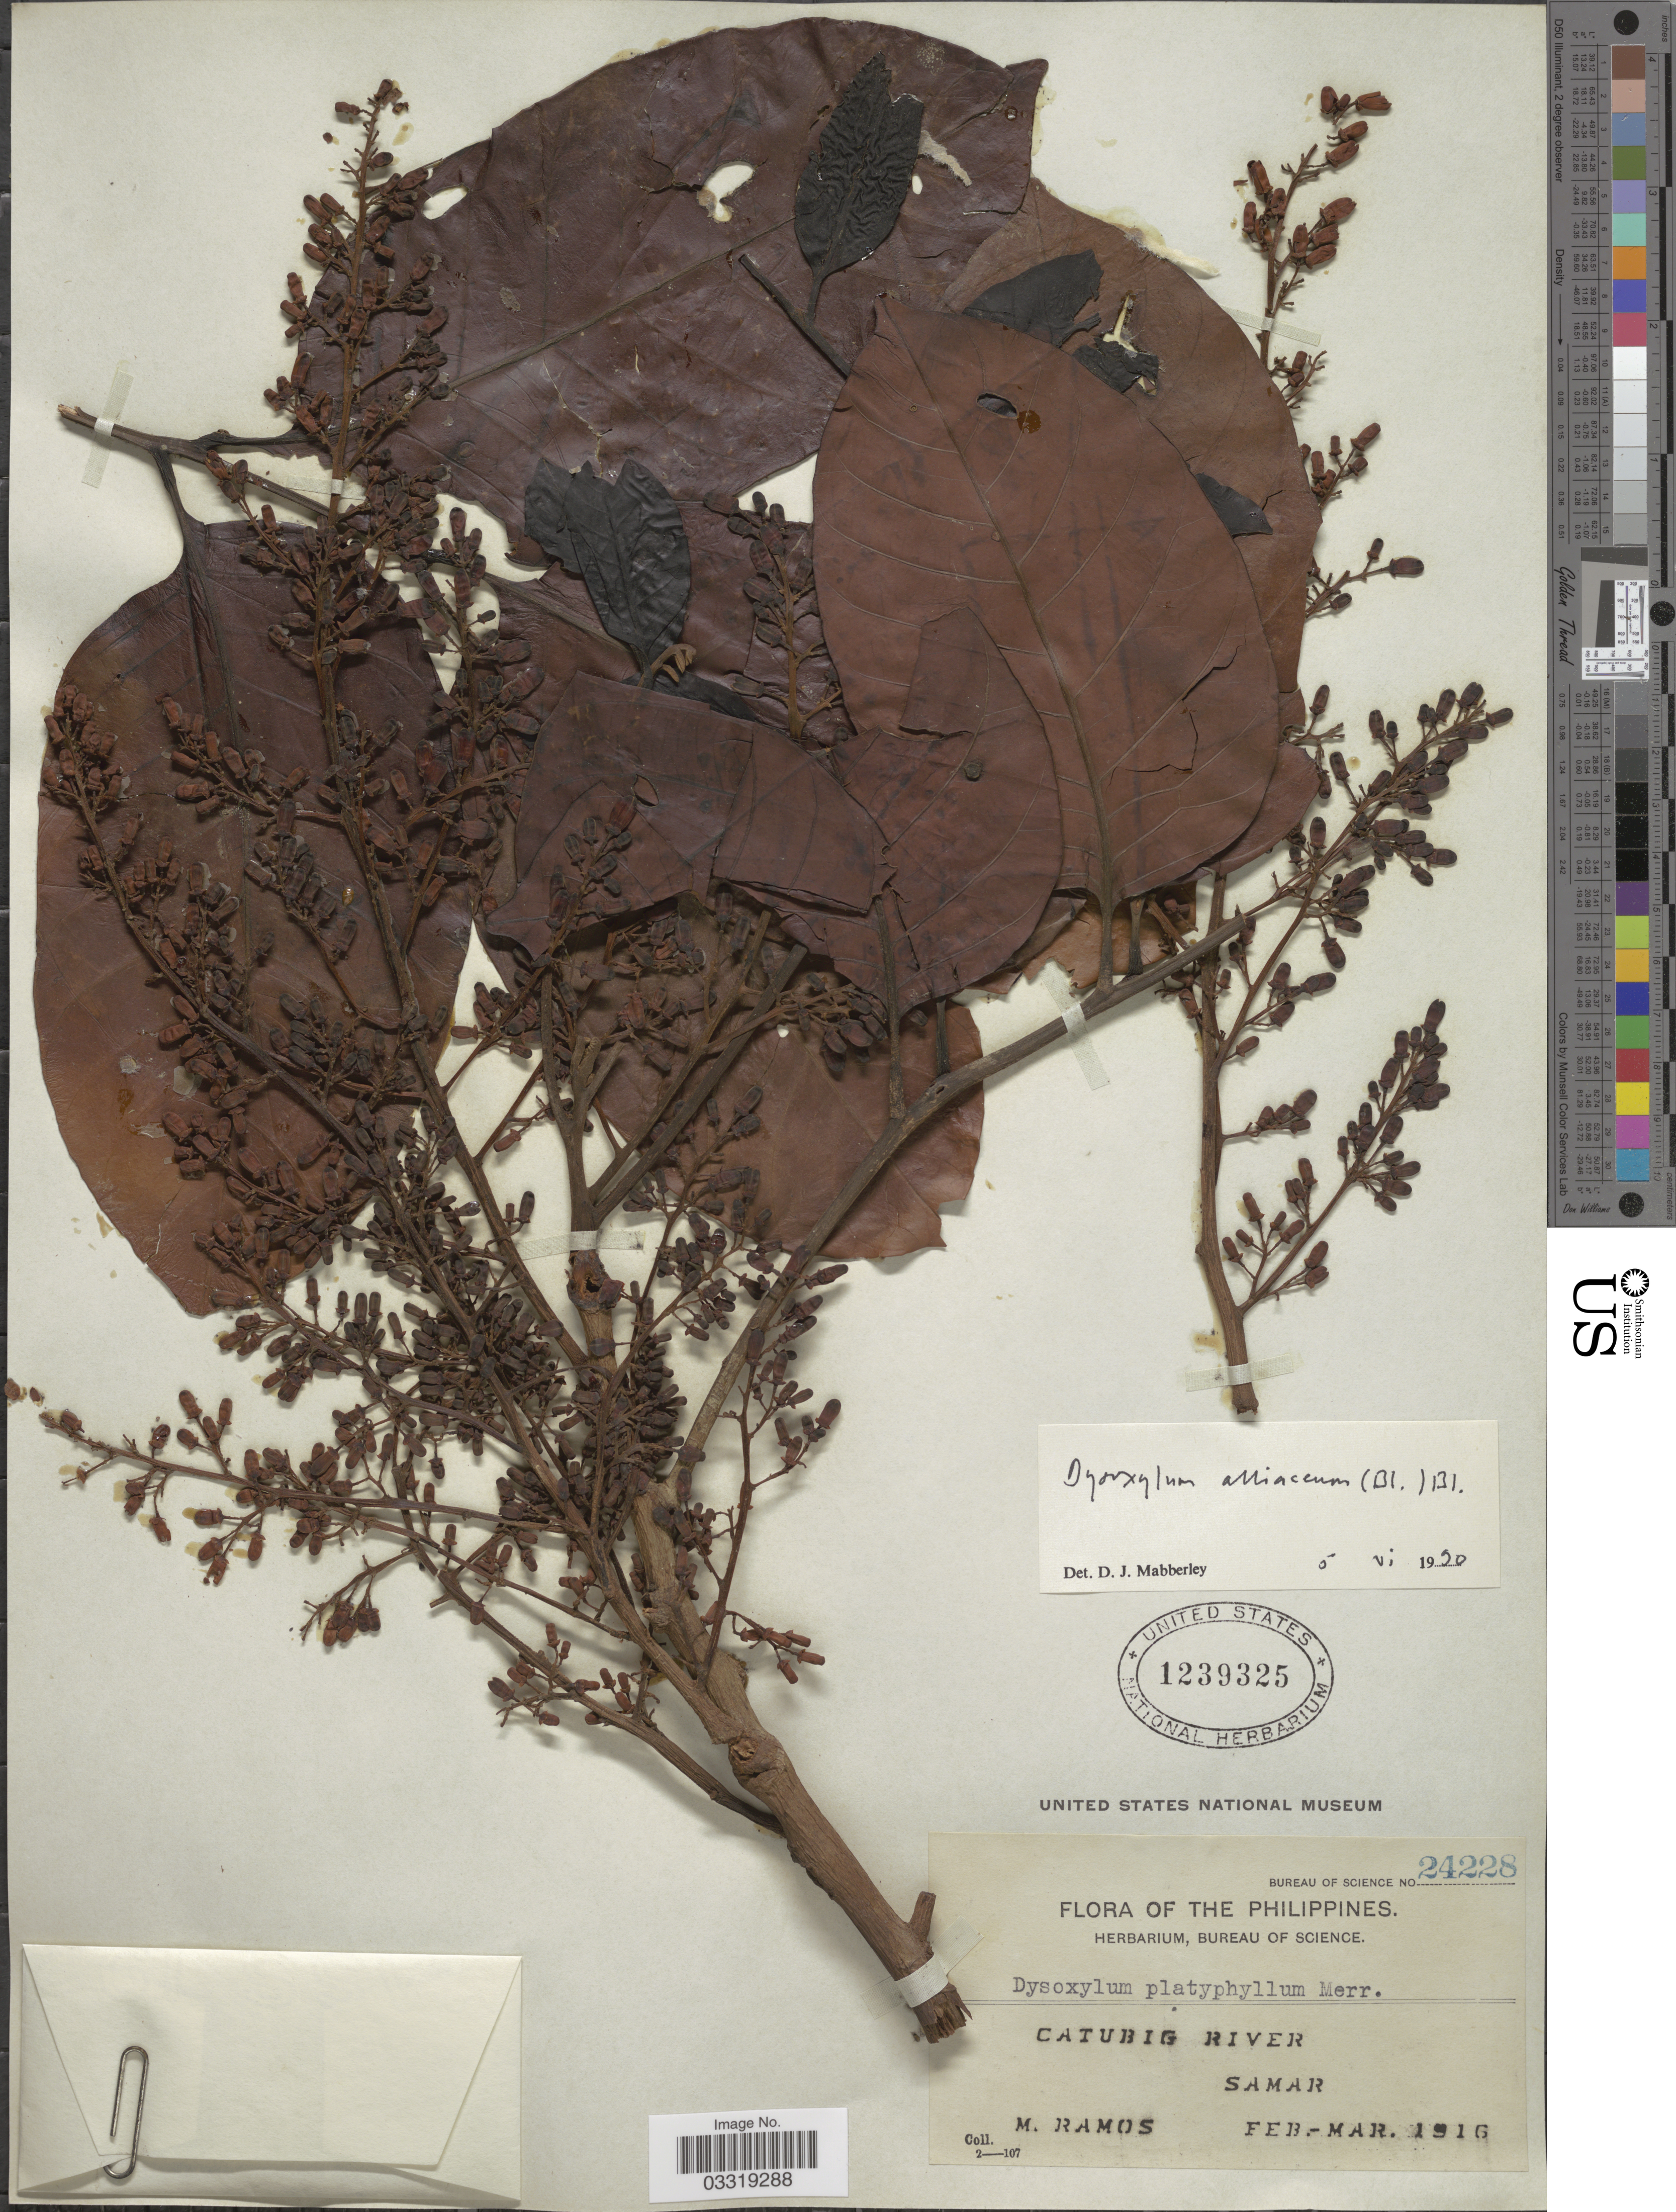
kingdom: Plantae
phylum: Tracheophyta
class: Magnoliopsida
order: Sapindales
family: Meliaceae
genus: Prasoxylon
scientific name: Prasoxylon alliaceum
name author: (Blume) M. Roem.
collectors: M. Ramos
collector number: Bureau of Science 24228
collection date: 1916-02/1916-03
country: Philippines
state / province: Eastern Visayas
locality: Catubig River, Samar.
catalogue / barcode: US 1239325